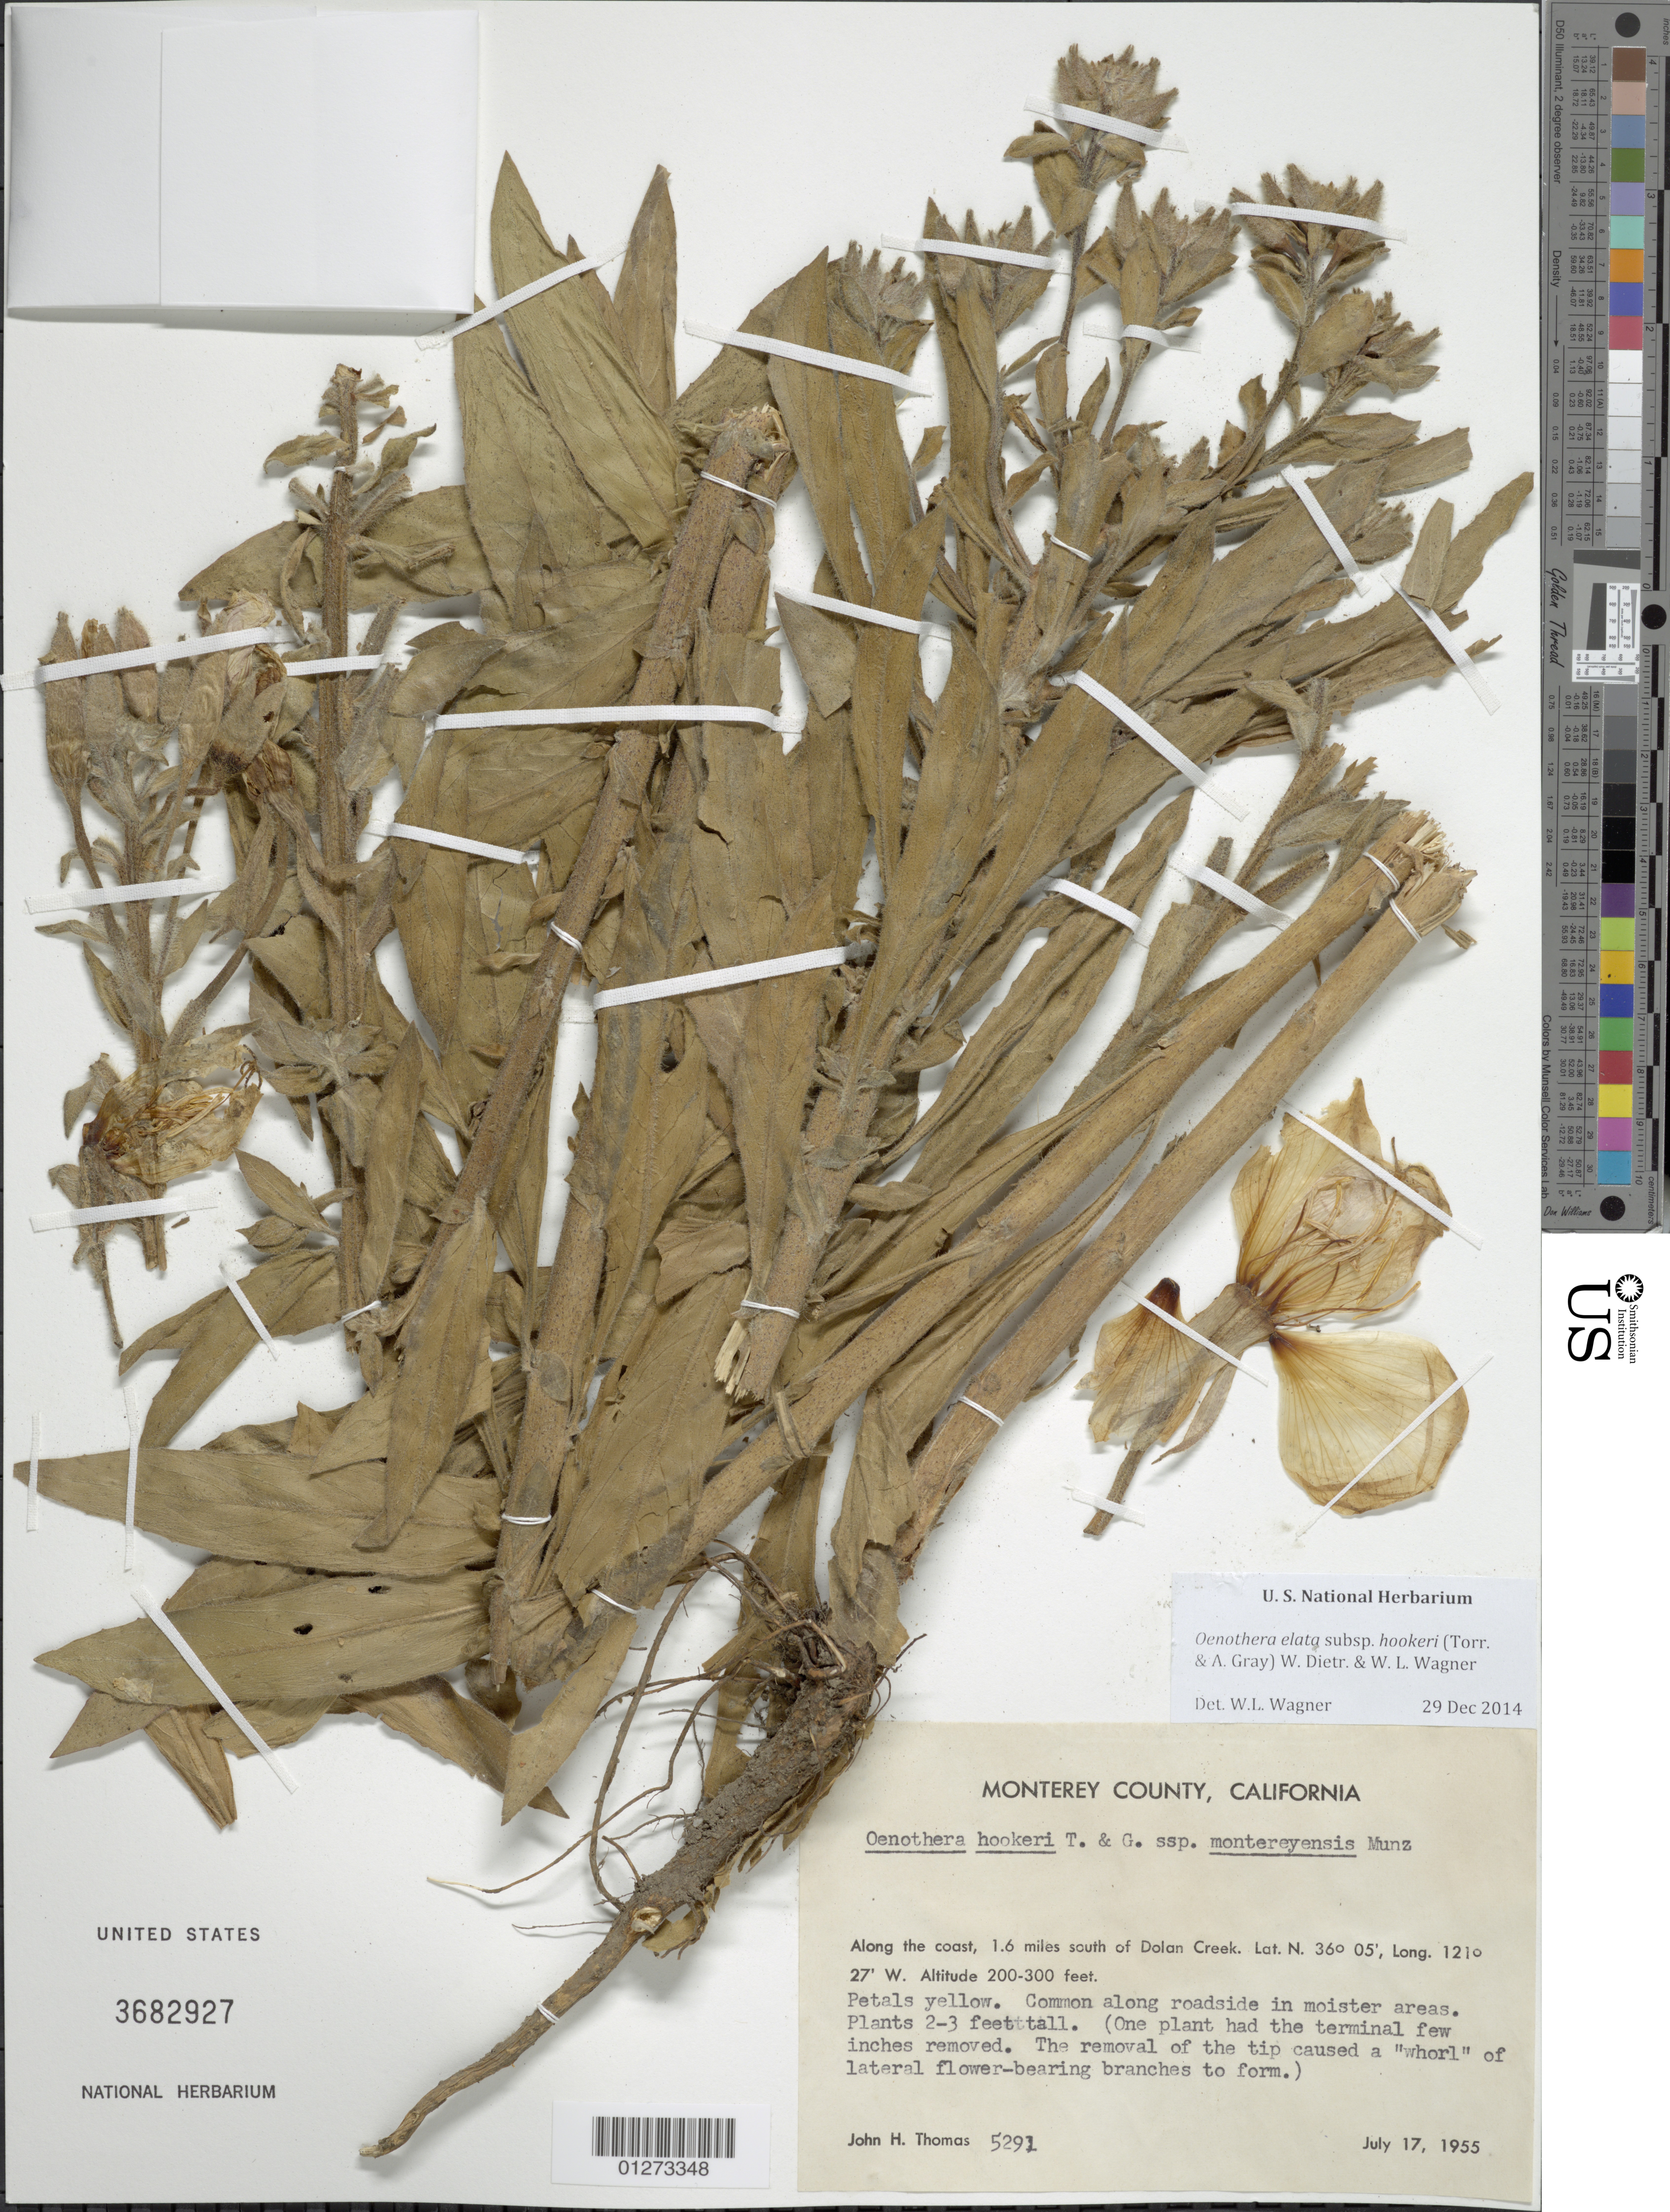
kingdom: Plantae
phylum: Tracheophyta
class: Magnoliopsida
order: Myrtales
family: Onagraceae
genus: Oenothera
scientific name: Oenothera elata subsp. hookeri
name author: (Torr. & A. Gray) W. Dietr. & W.L. Wagner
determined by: Wagner, W. L., (BOT), Smithsonian Institution - National Museum of Natural History (UNITED STATES)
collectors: J. H. Thomas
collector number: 5291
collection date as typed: July 17, 1955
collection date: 1955-07-17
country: United States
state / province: California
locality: Along the coast, 1.6 miles south of Dolan Creek.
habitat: Roadside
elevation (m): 61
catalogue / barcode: US 3682927